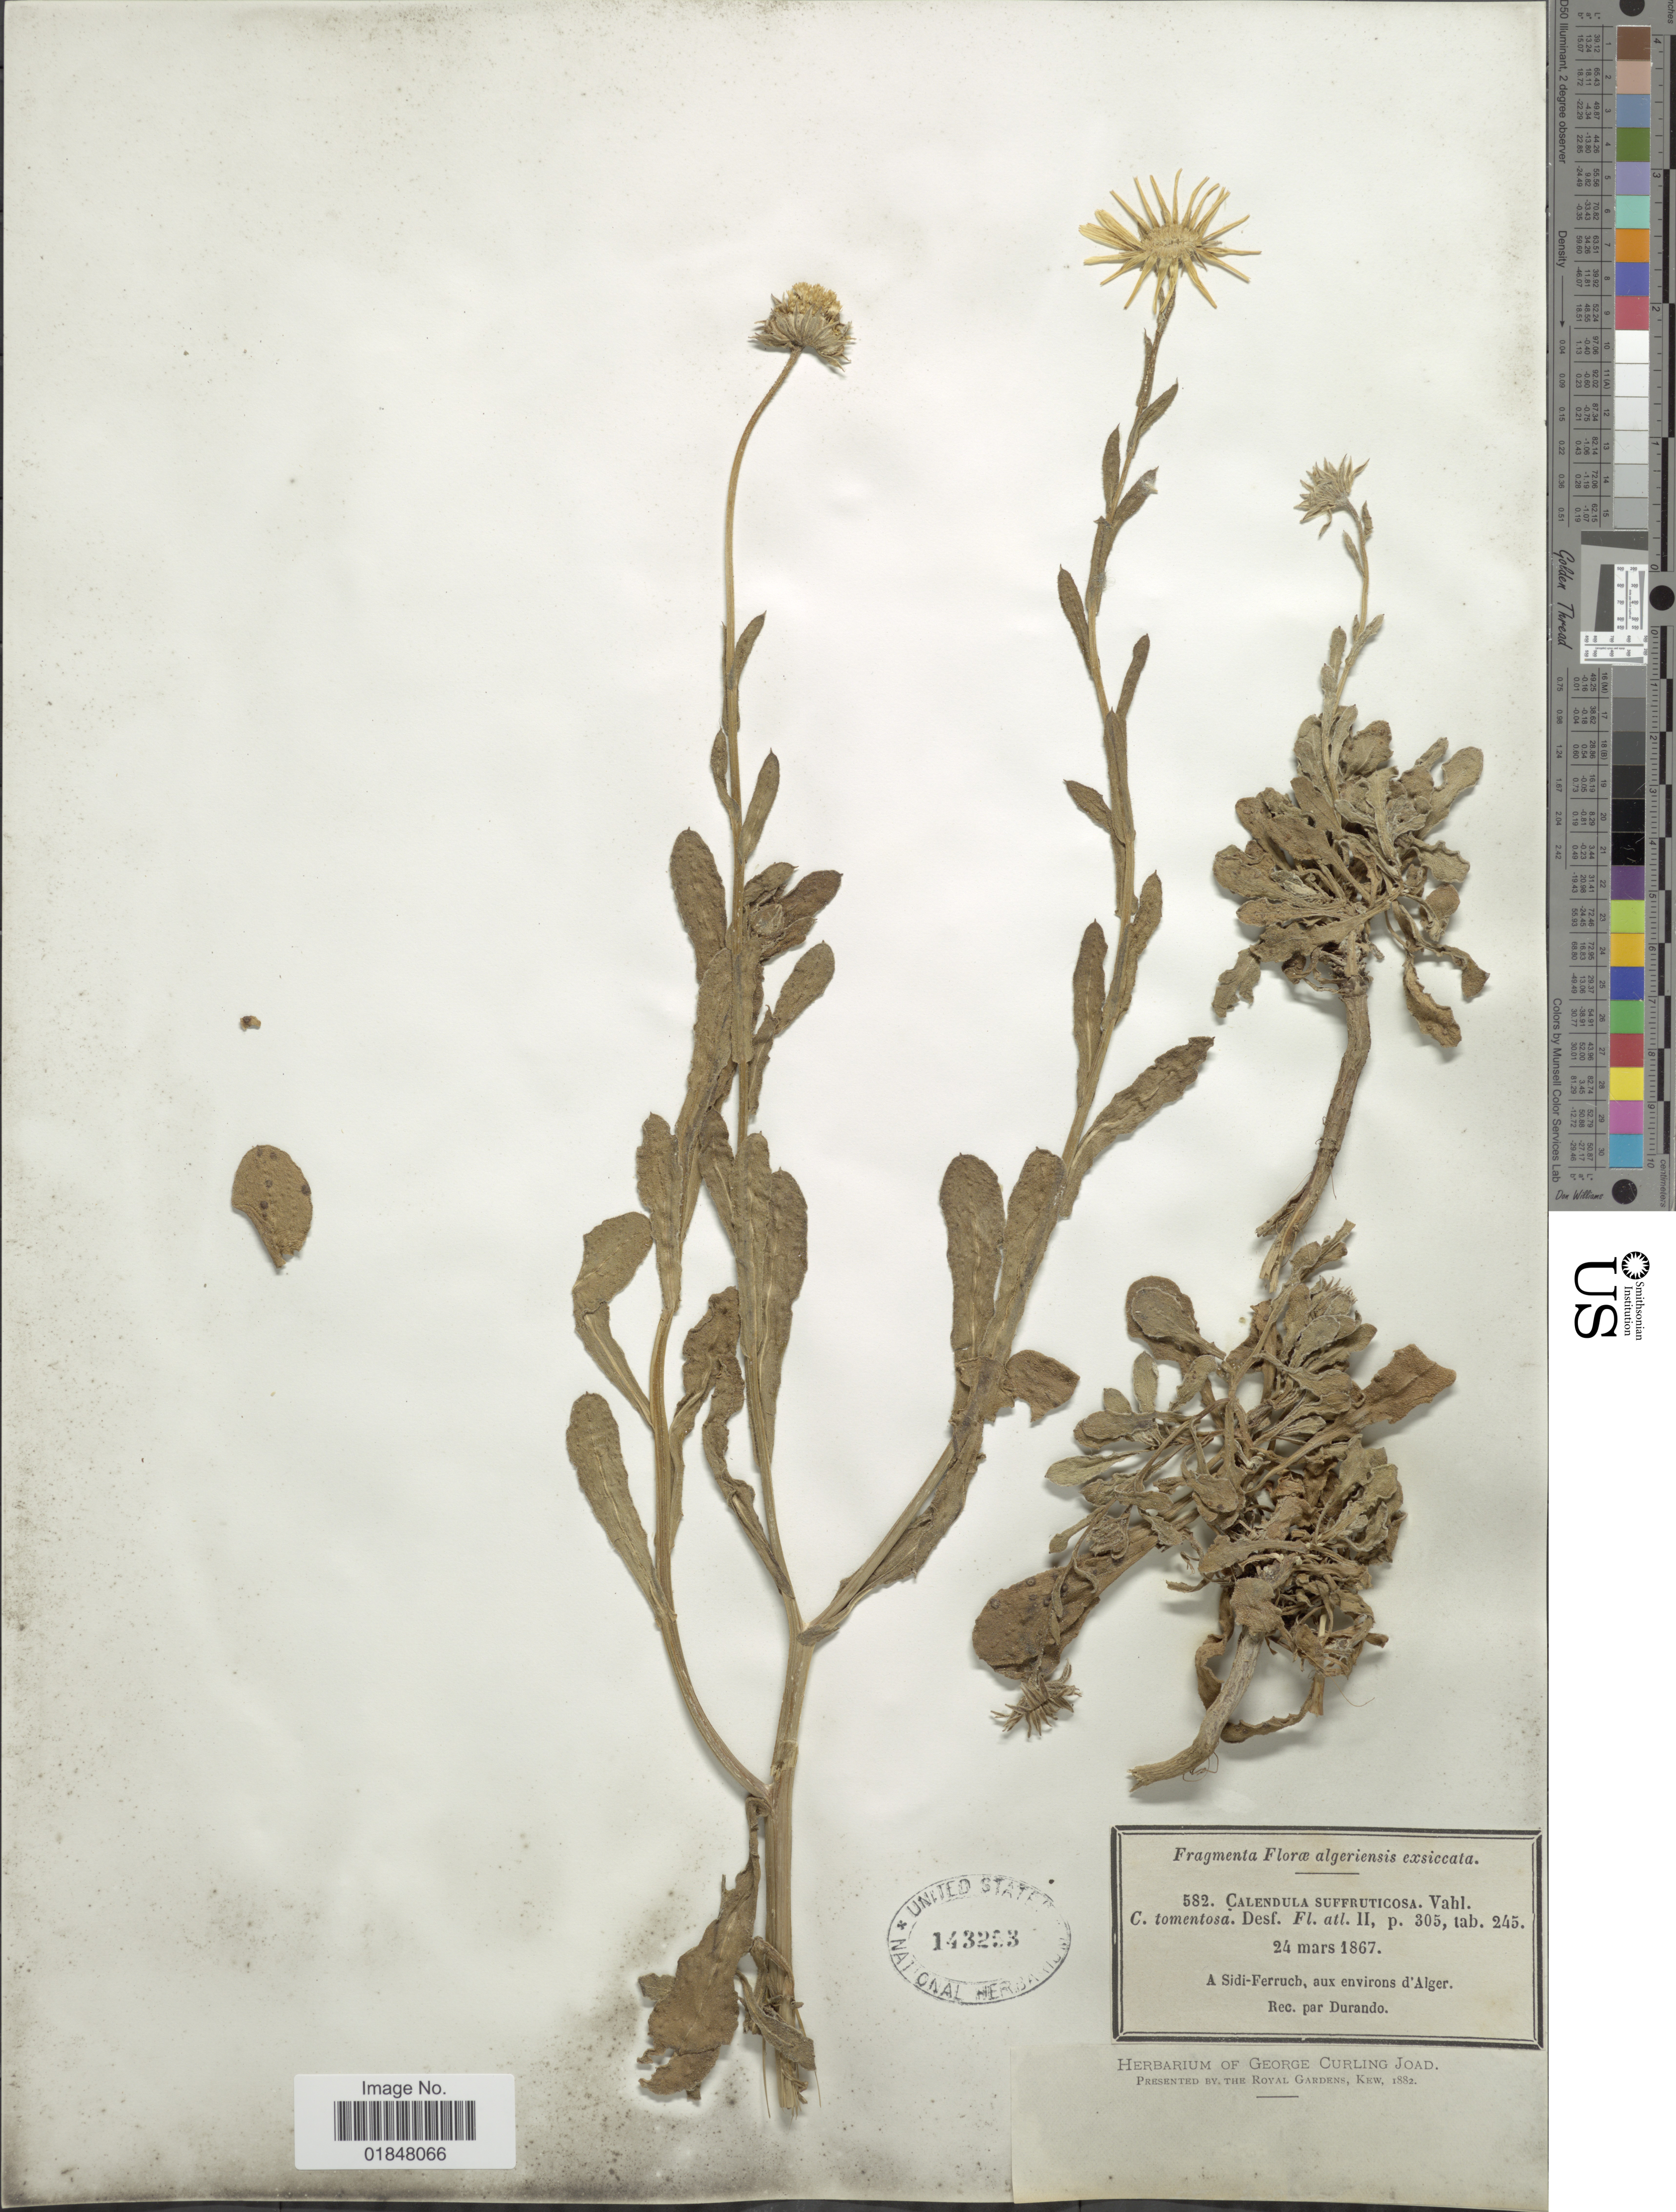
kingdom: Plantae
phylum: Tracheophyta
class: Magnoliopsida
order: Asterales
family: Asteraceae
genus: Calendula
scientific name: Calendula suffruticosa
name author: Vahl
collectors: Durando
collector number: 582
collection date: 1867-03-24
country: Algeria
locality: A Sidi-Ferruch, aux environs d' Alger.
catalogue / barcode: US 143253